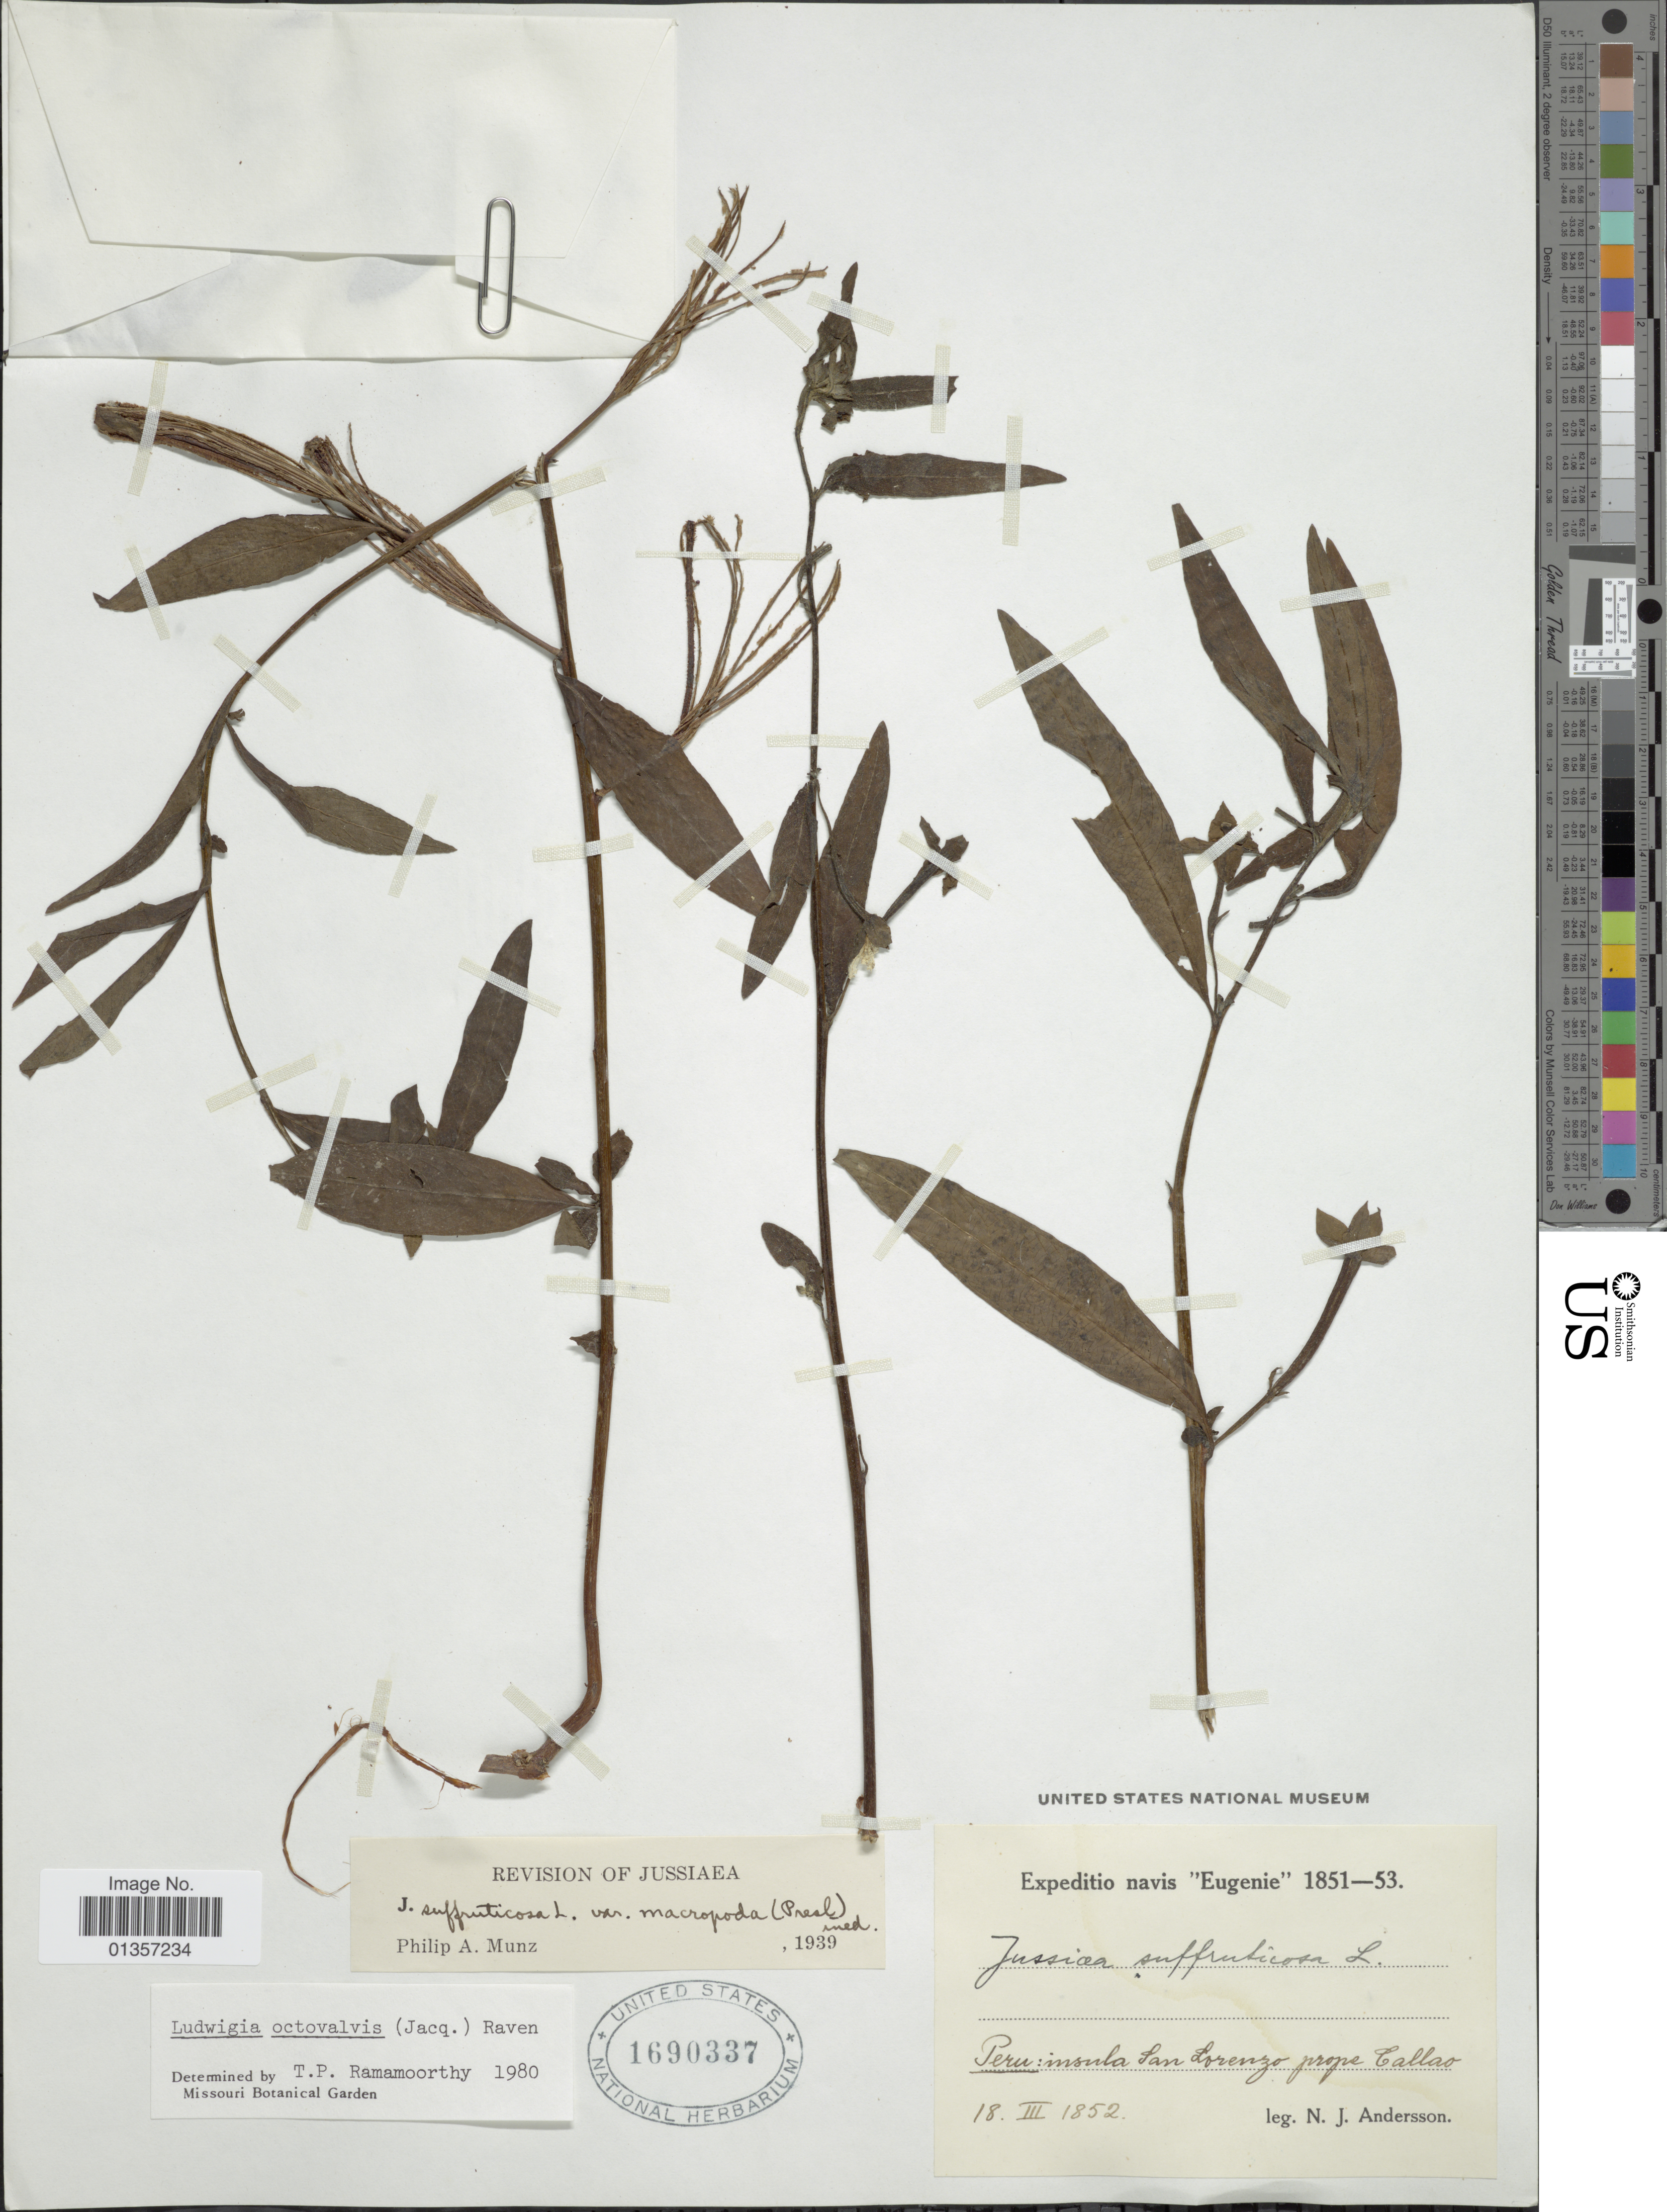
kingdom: Plantae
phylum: Tracheophyta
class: Magnoliopsida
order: Myrtales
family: Onagraceae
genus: Ludwigia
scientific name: Ludwigia octovalvis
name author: (Jacq.) P.H. Raven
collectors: N. J. Andersson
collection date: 1852-03-18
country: Peru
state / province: Callao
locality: Insula San Lorenzo prope Callao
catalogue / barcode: US 1690337